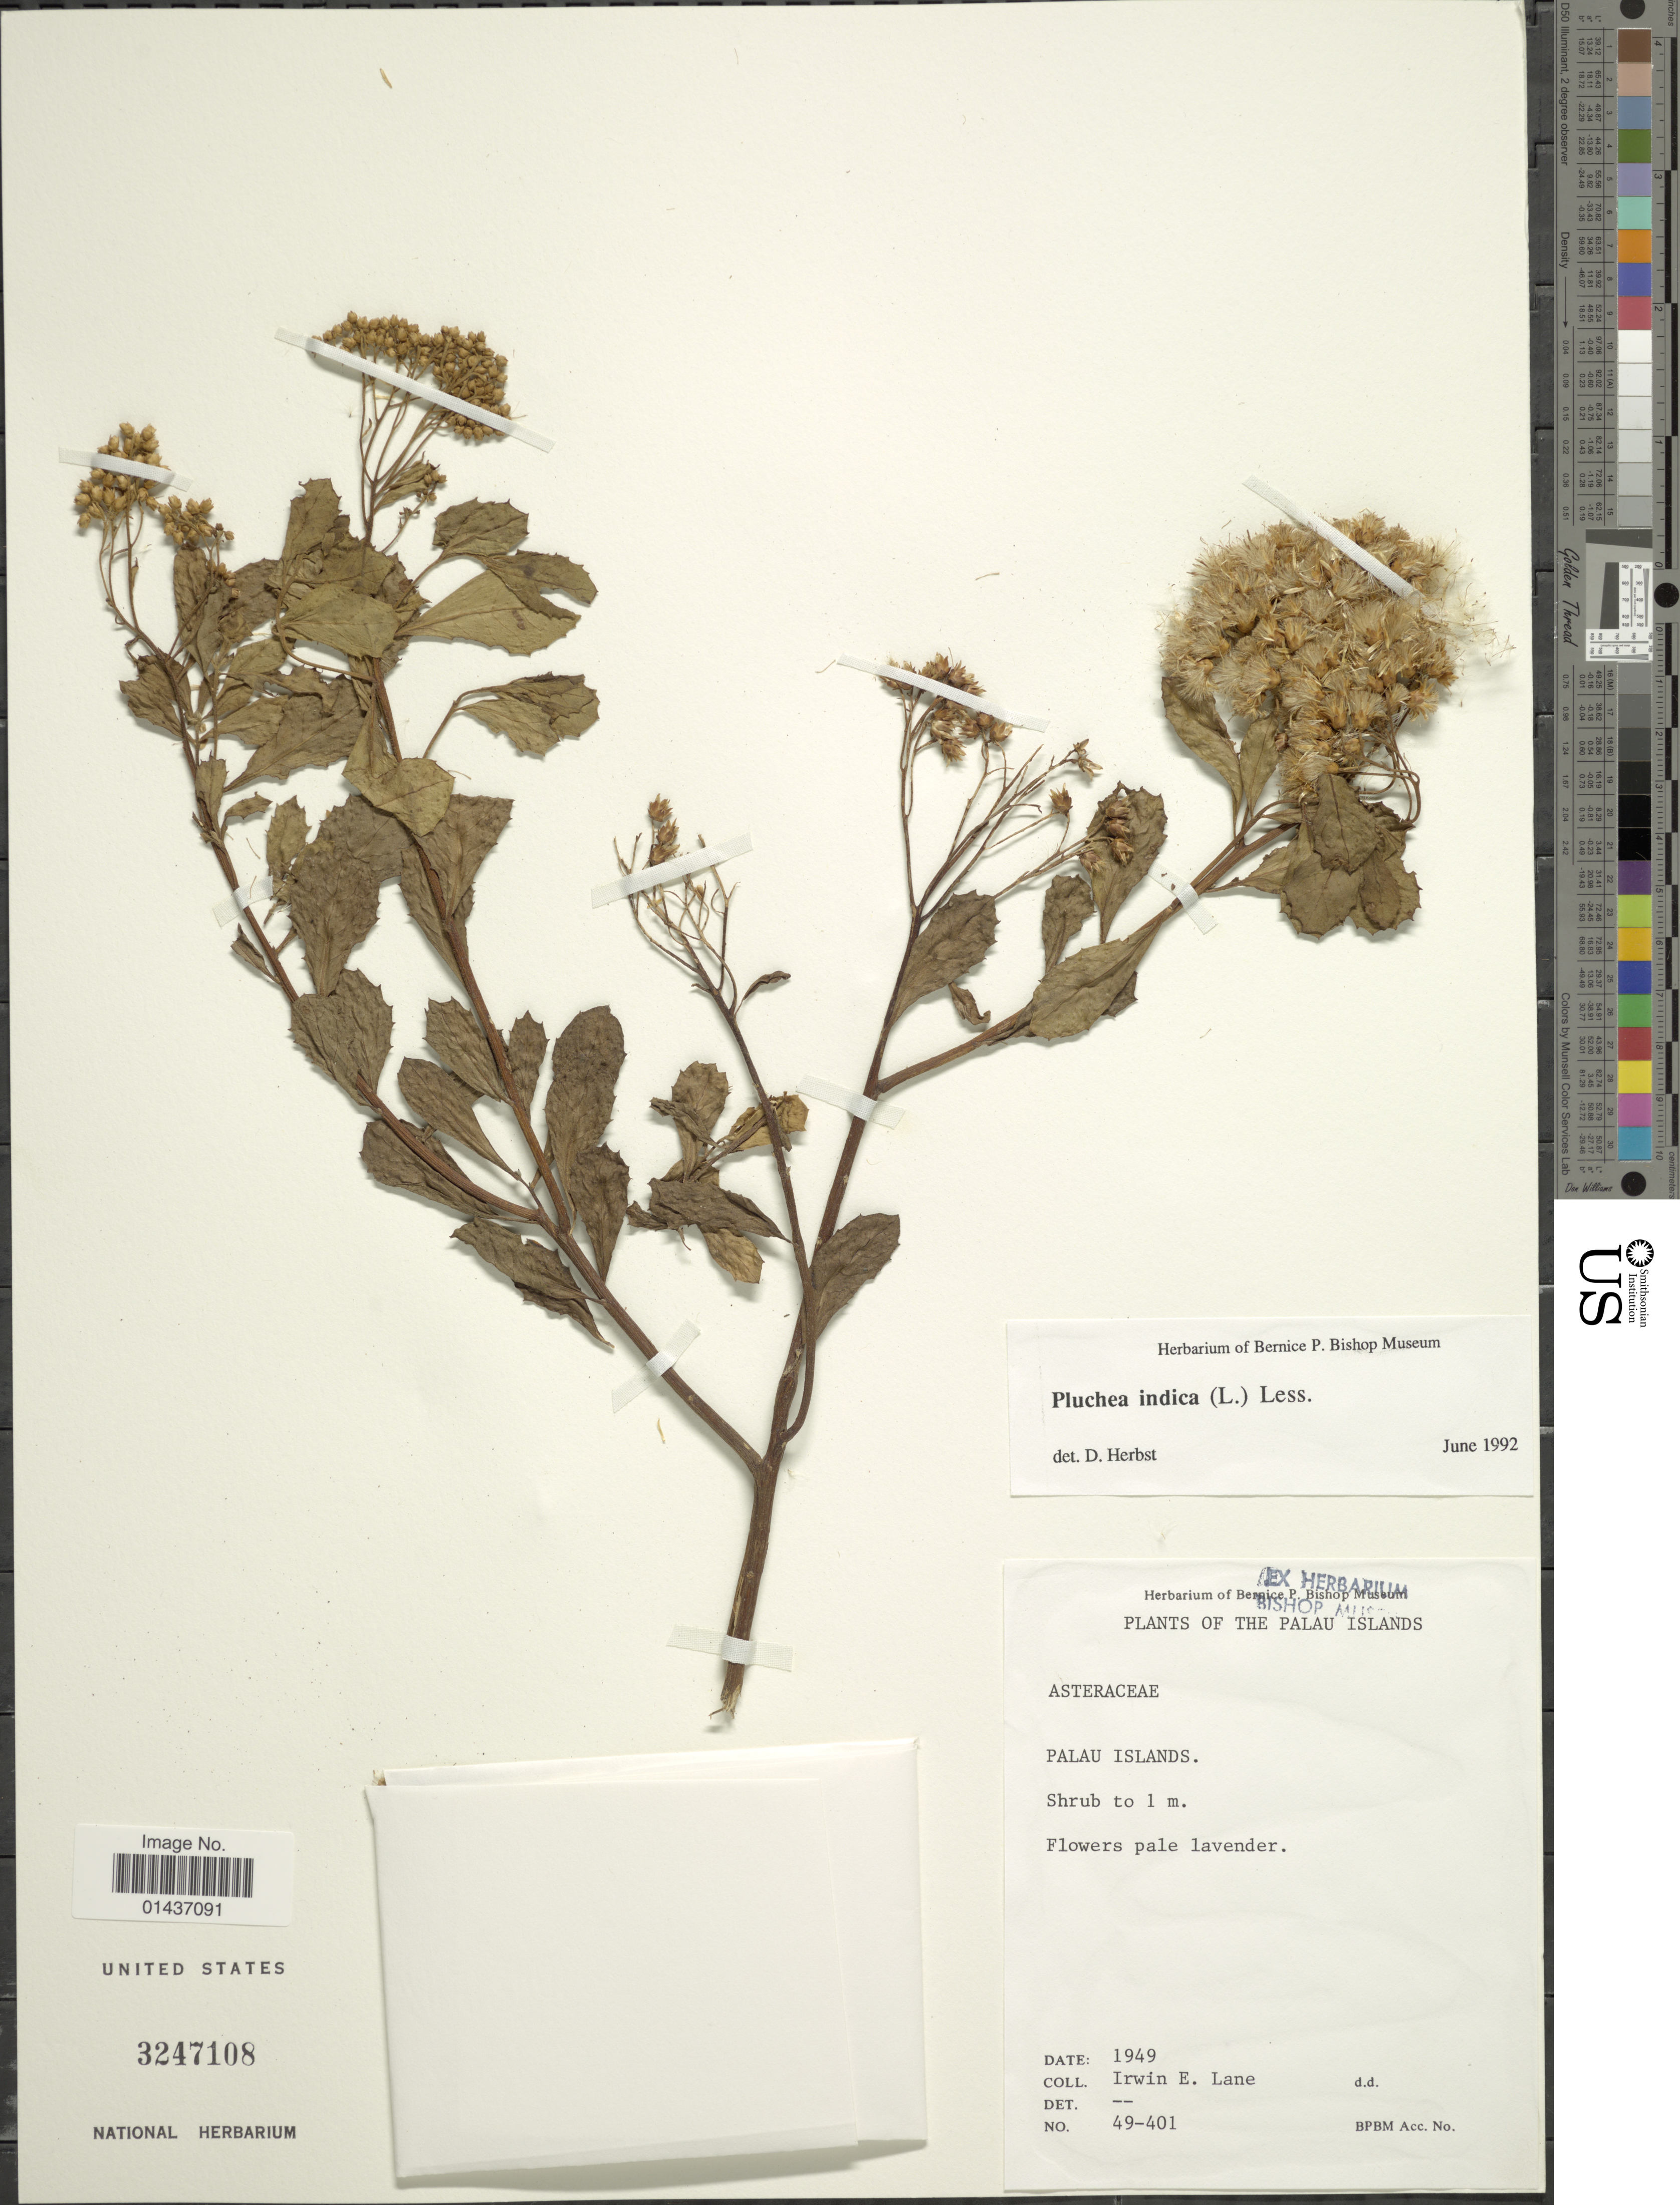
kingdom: Plantae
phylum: Tracheophyta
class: Magnoliopsida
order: Asterales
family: Asteraceae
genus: Pluchea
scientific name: Pluchea indica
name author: (L.) Less.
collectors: I. Lane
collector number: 49-401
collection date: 1949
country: Palau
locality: The Palau Islands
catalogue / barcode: US 3247108